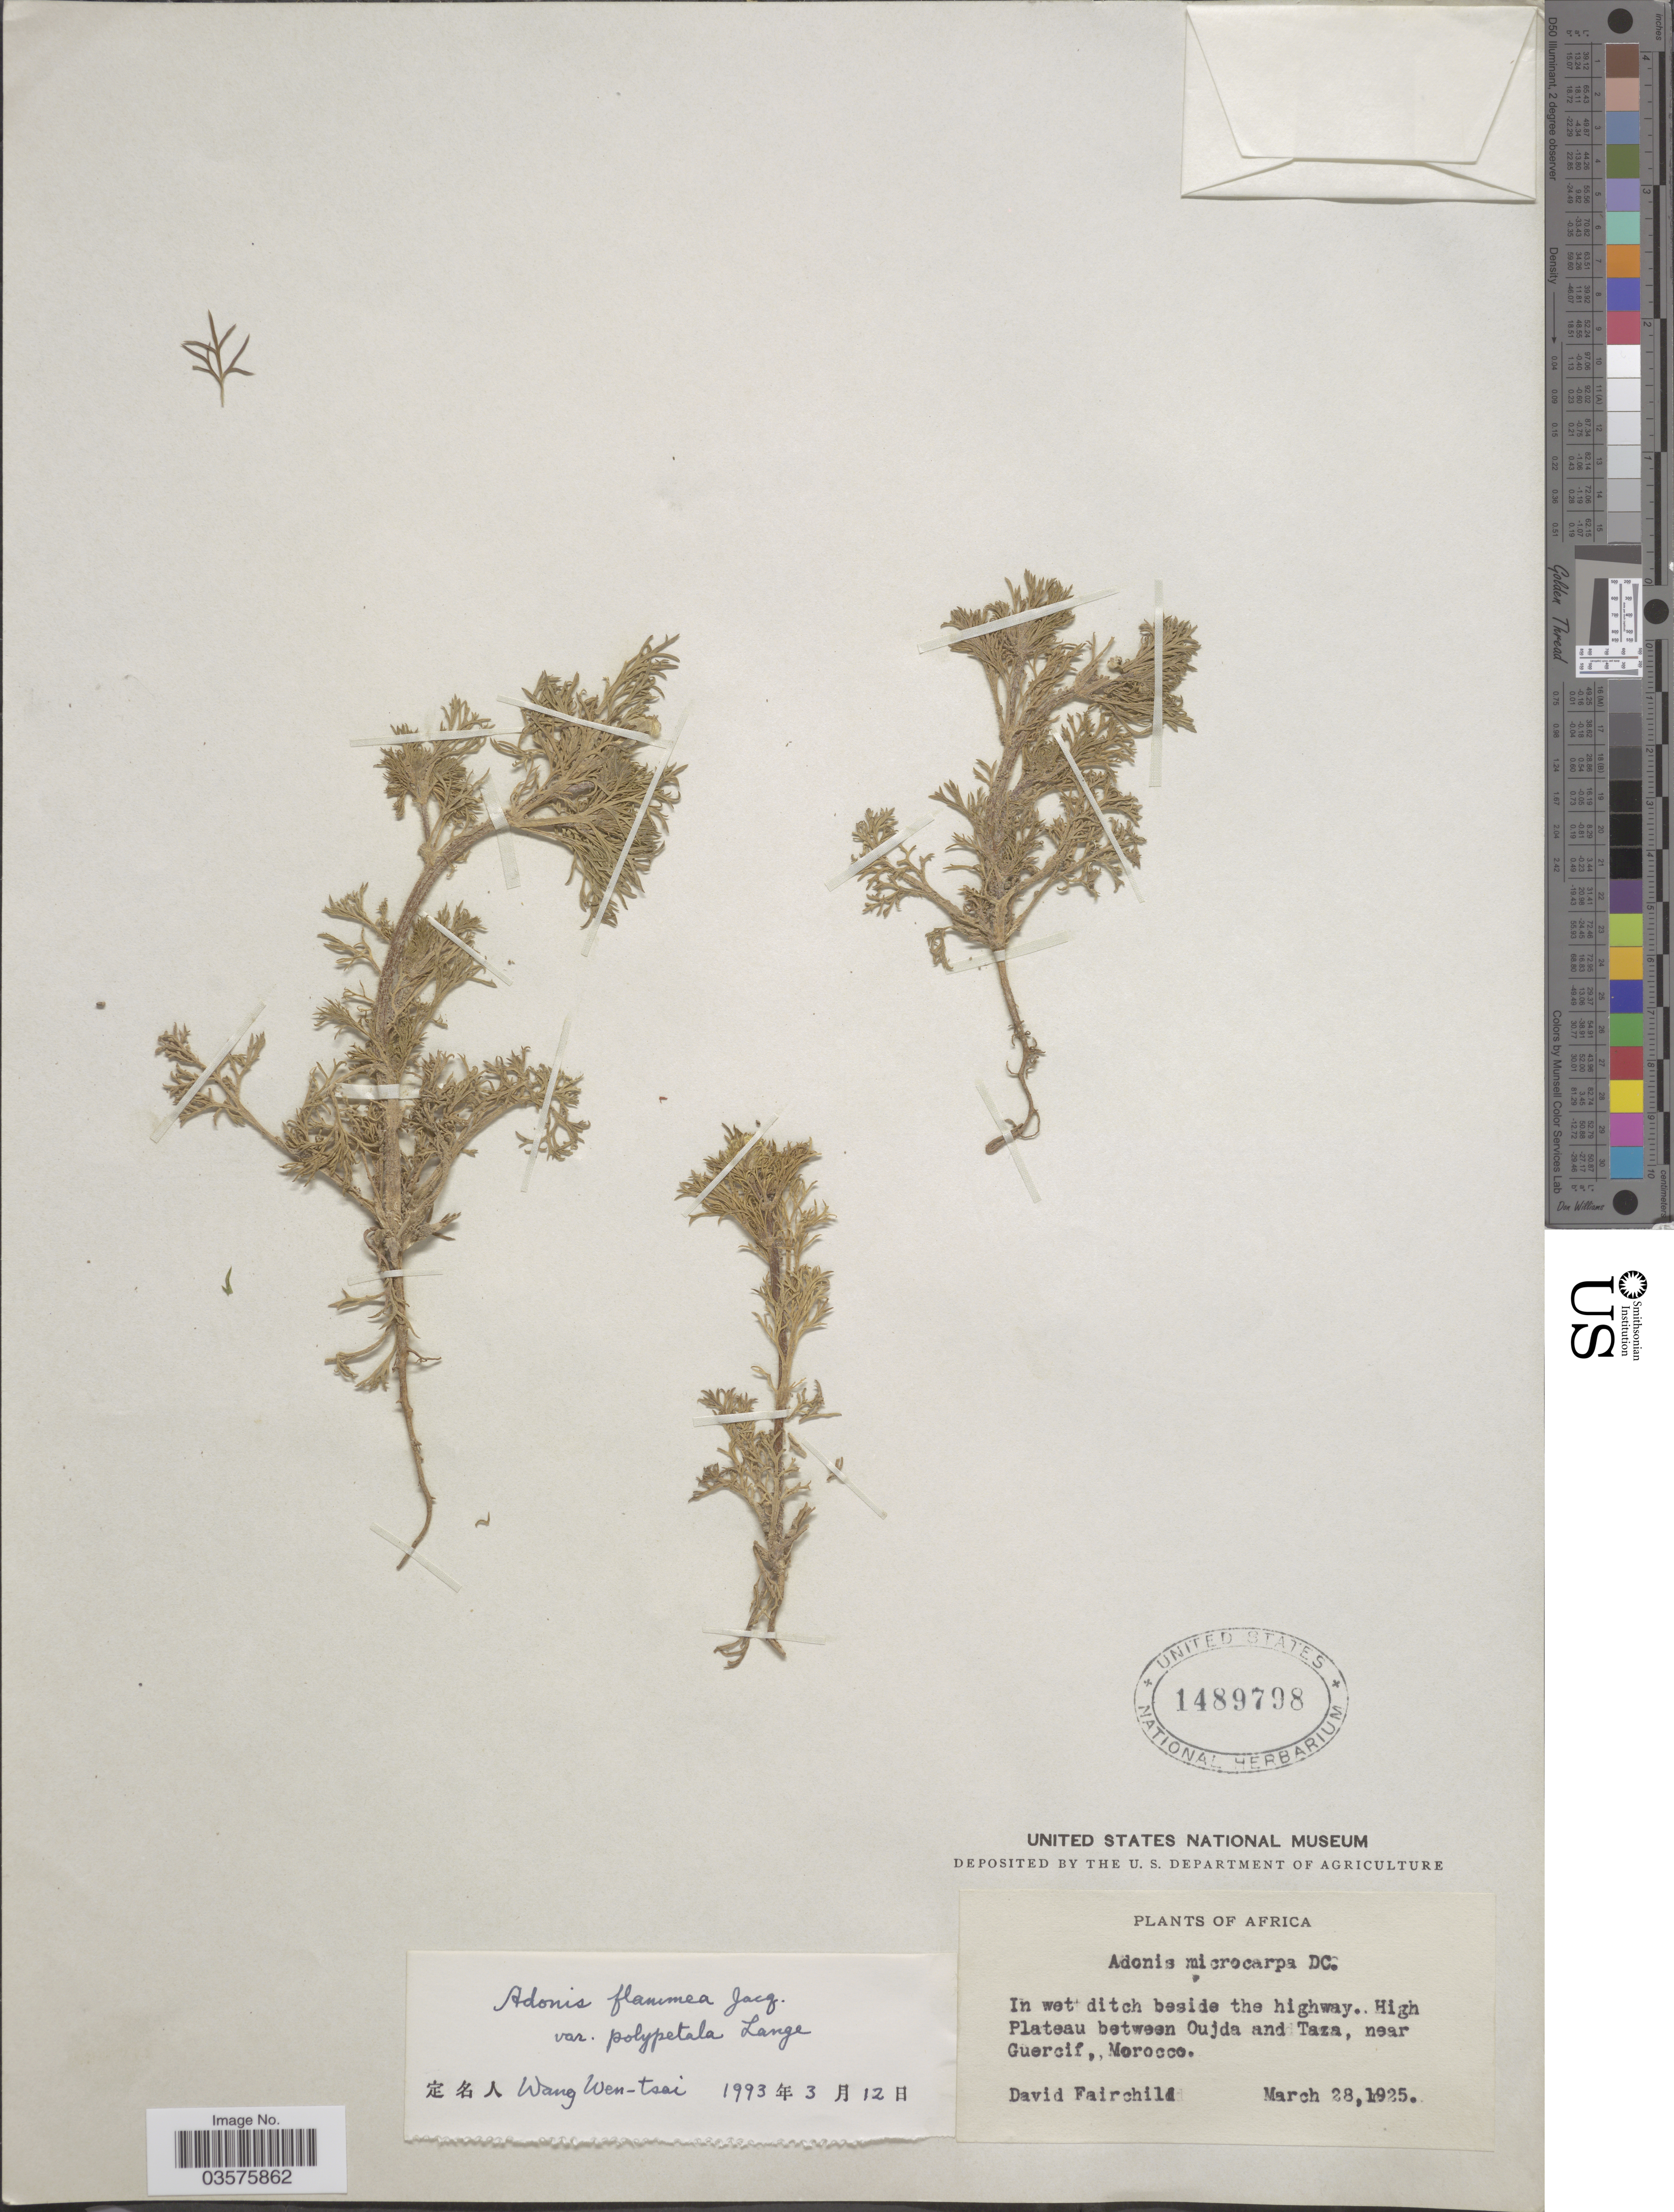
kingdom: Plantae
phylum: Tracheophyta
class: Magnoliopsida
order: Ranunculales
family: Ranunculaceae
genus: Adonis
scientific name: Adonis nepalensis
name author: Simonov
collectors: D. Fairchild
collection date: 1925-03-28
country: Morocco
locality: Africa. High Plateau between Oujda and Taza, near Guercif.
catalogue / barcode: US 1489798